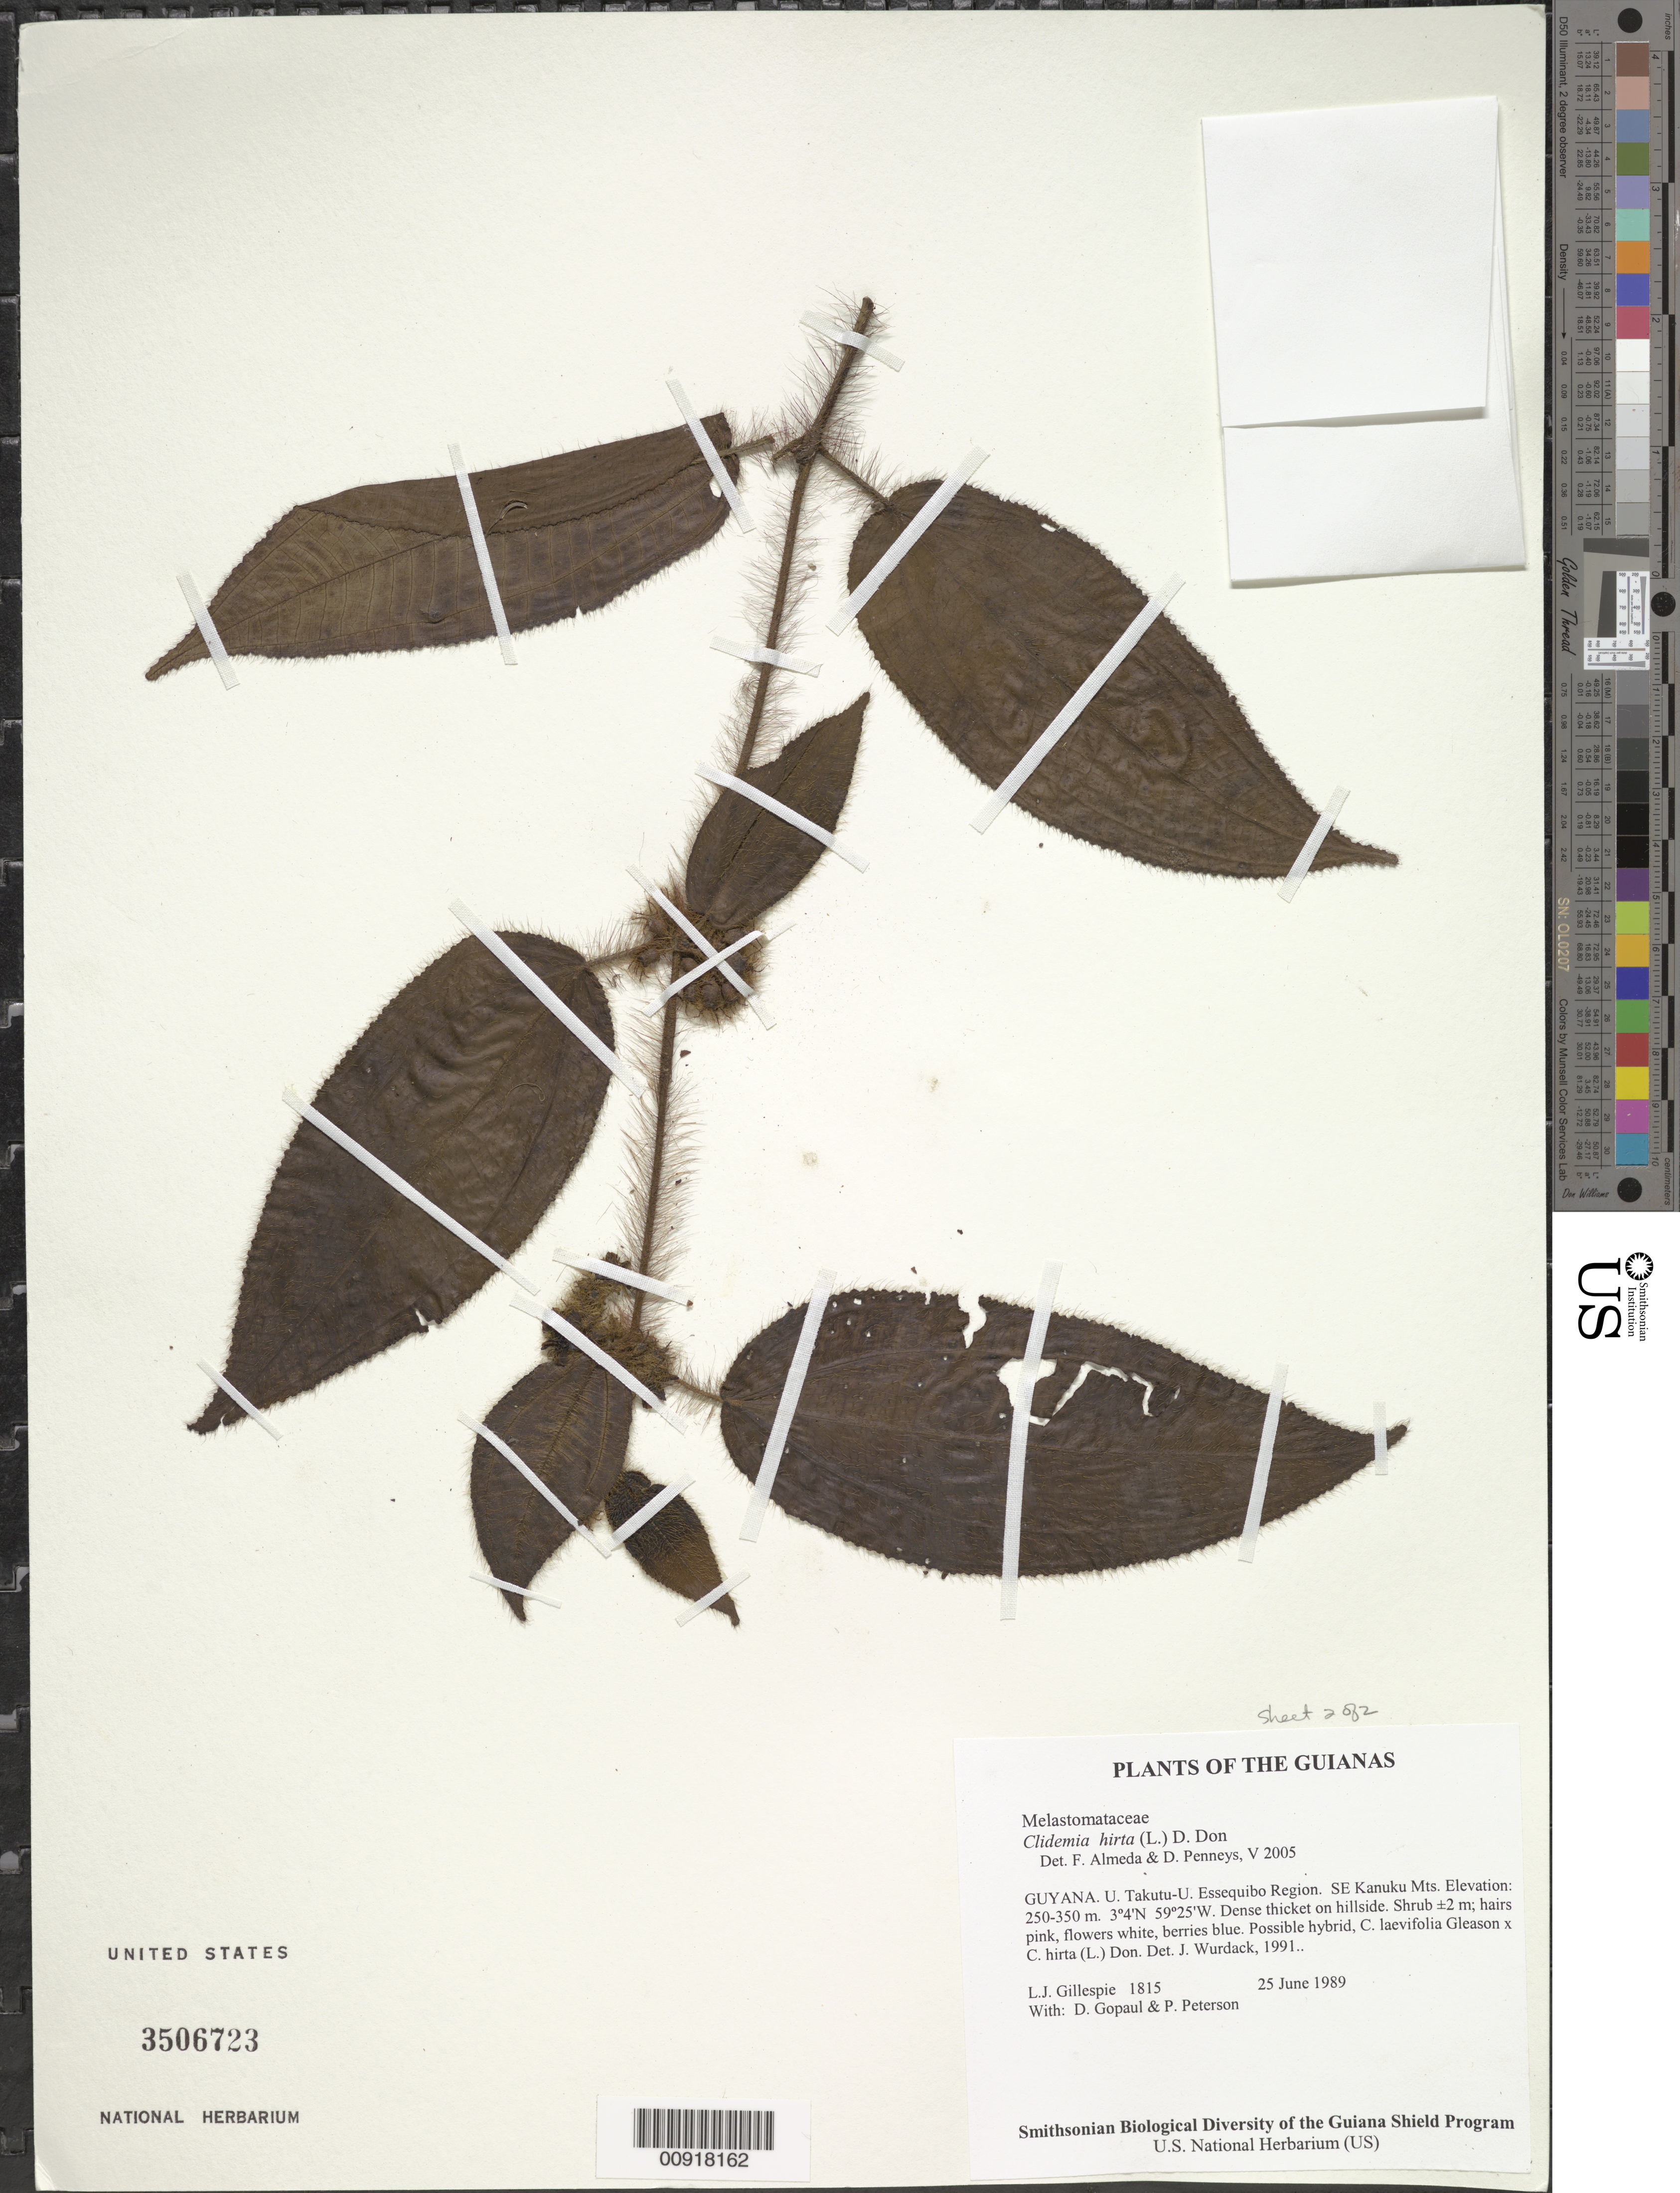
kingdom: Plantae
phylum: Tracheophyta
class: Magnoliopsida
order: Myrtales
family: Melastomataceae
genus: Clidemia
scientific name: Clidemia hirta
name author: (L.) D. Don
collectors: L. J. Gillespie, D. Gopaul & P. M. Peterson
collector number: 1815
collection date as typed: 25 June 1989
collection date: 1989-06-25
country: Guyana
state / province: U. Takutu-U. Essequibo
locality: SE Kanuku Mts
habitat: Dense thicket on hillside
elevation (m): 250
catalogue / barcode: US 3506723